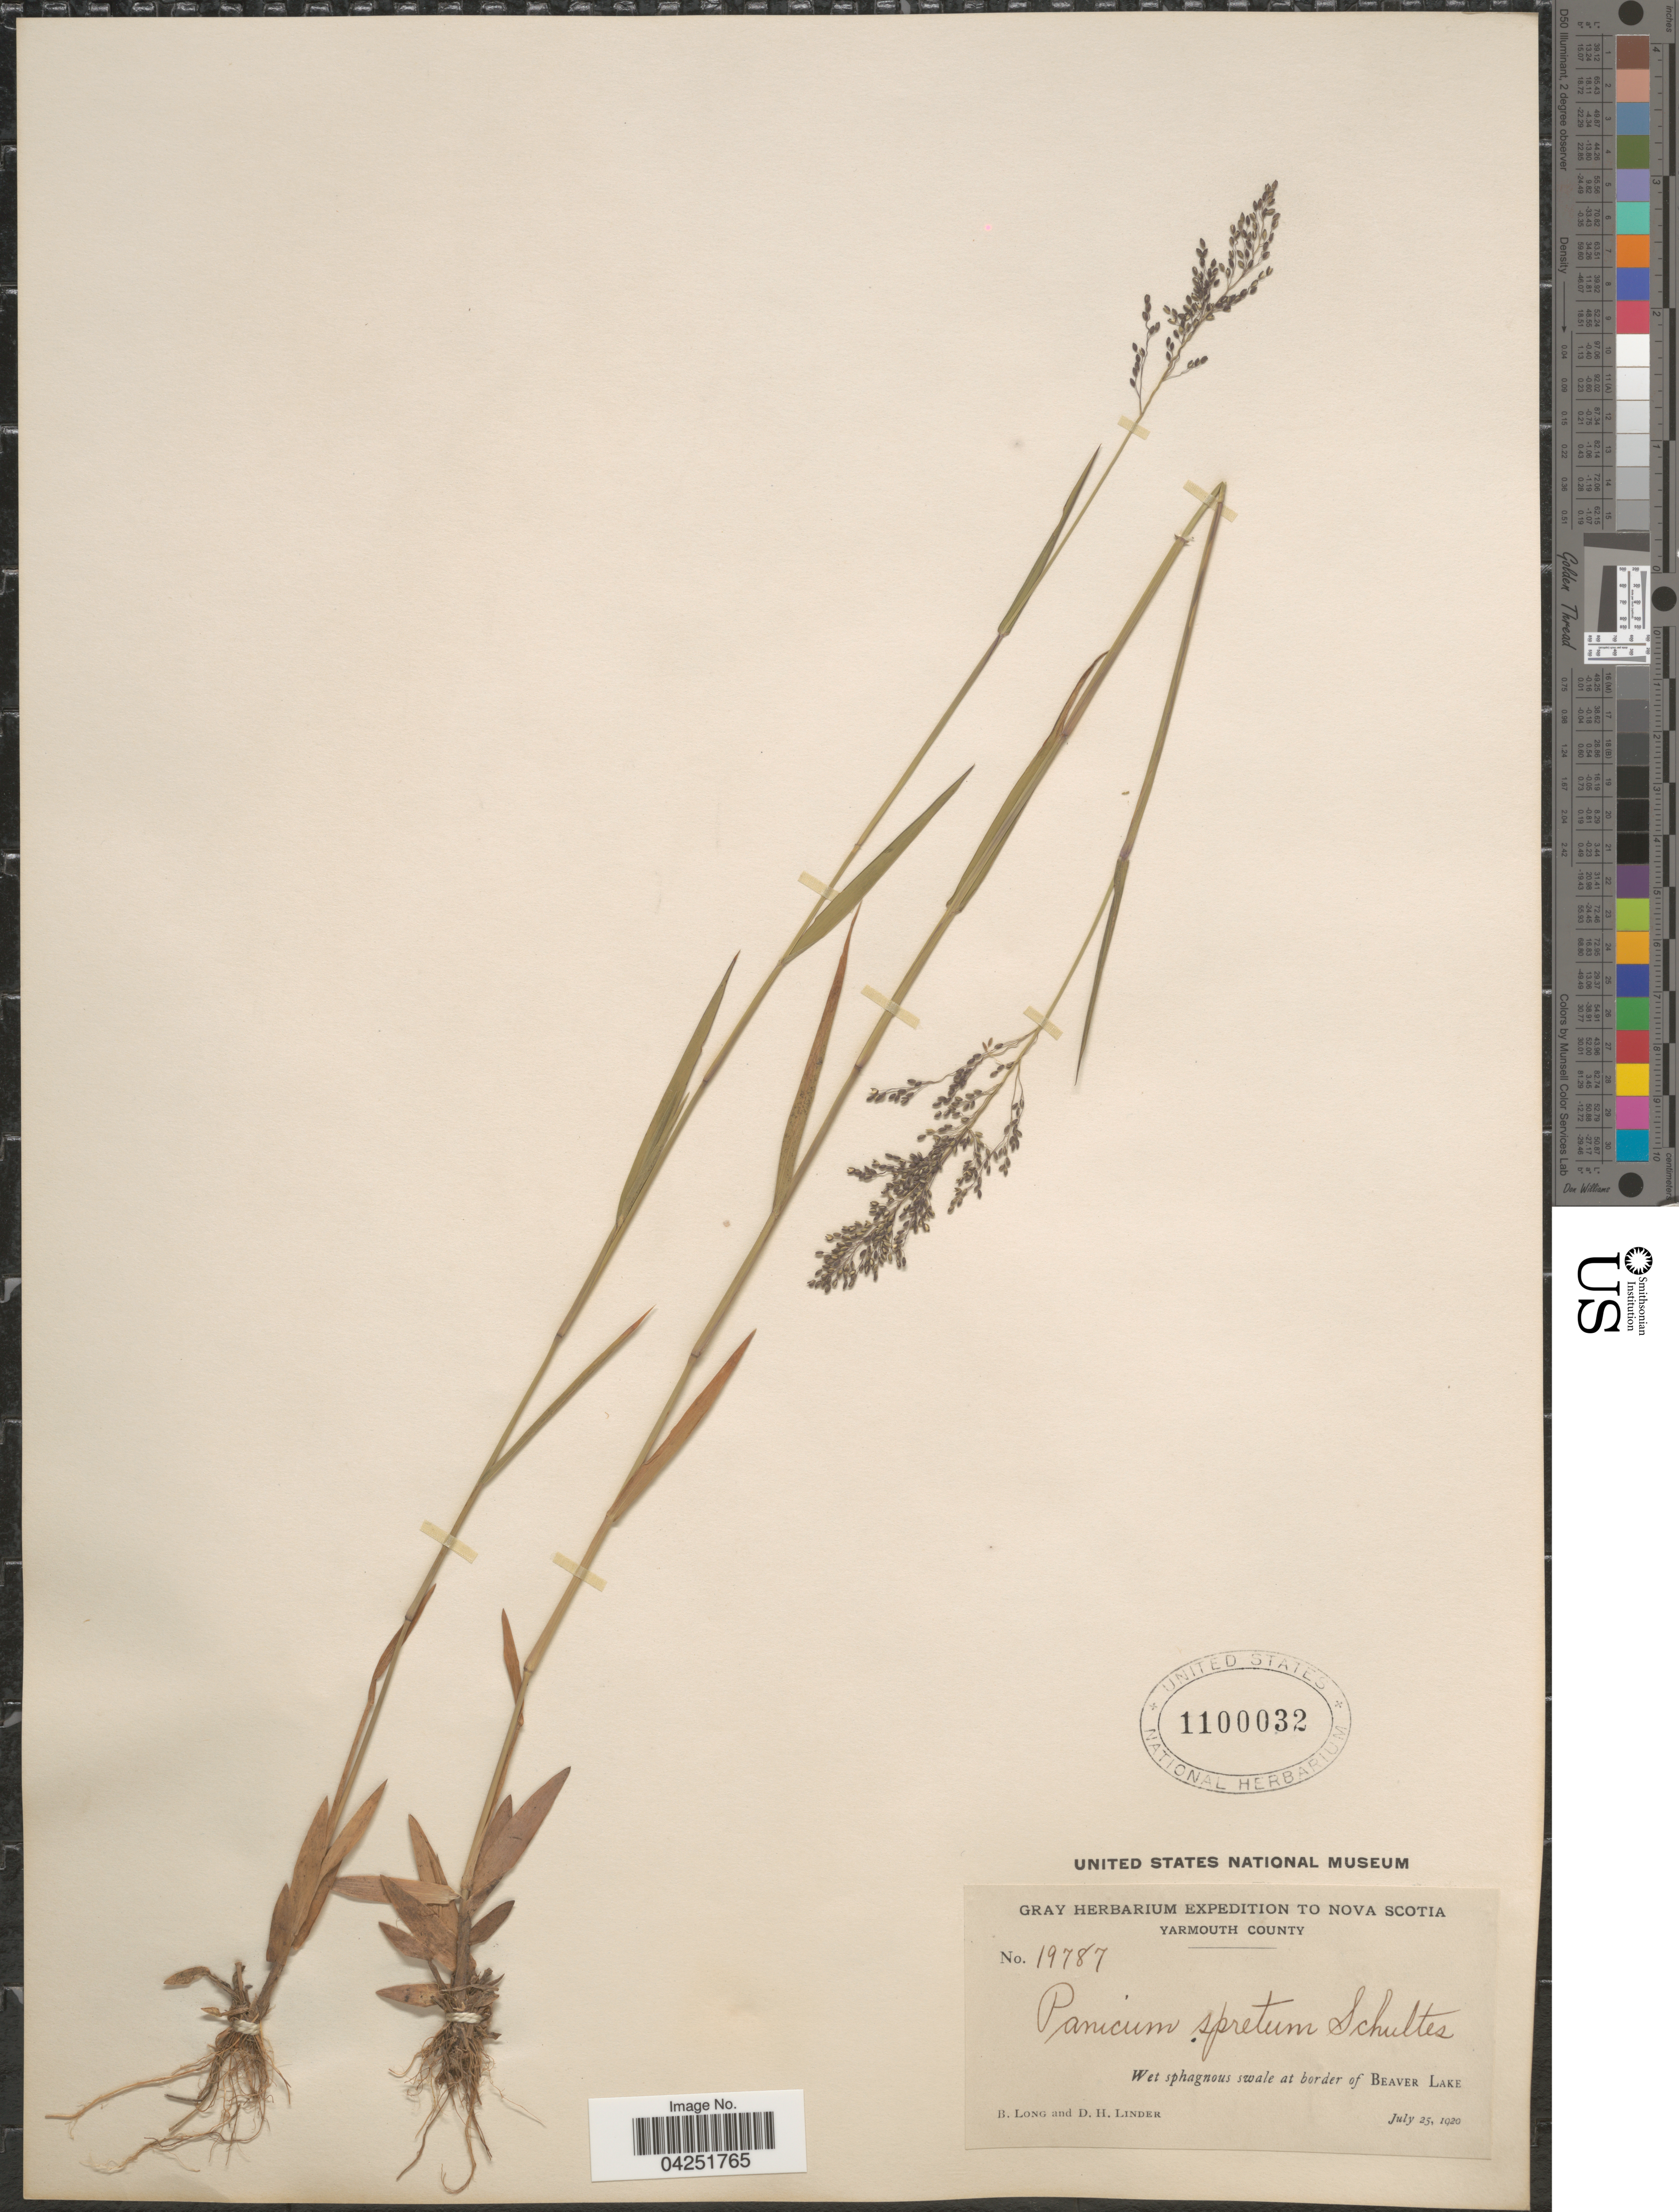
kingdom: Plantae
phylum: Tracheophyta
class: Liliopsida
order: Poales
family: Poaceae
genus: Dichanthelium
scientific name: Dichanthelium acuminatum var. densiflorum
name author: (Rand & Redfield) Gould & C.A. Clark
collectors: B. Long & D. Linder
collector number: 19787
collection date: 1920-07-25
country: Canada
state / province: Nova Scotia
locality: Gray Herbarium Expedition to Nova Scotia. Yarmouth County. Wet sphagnous swale at border of Beaver Lake.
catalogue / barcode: US 1100032